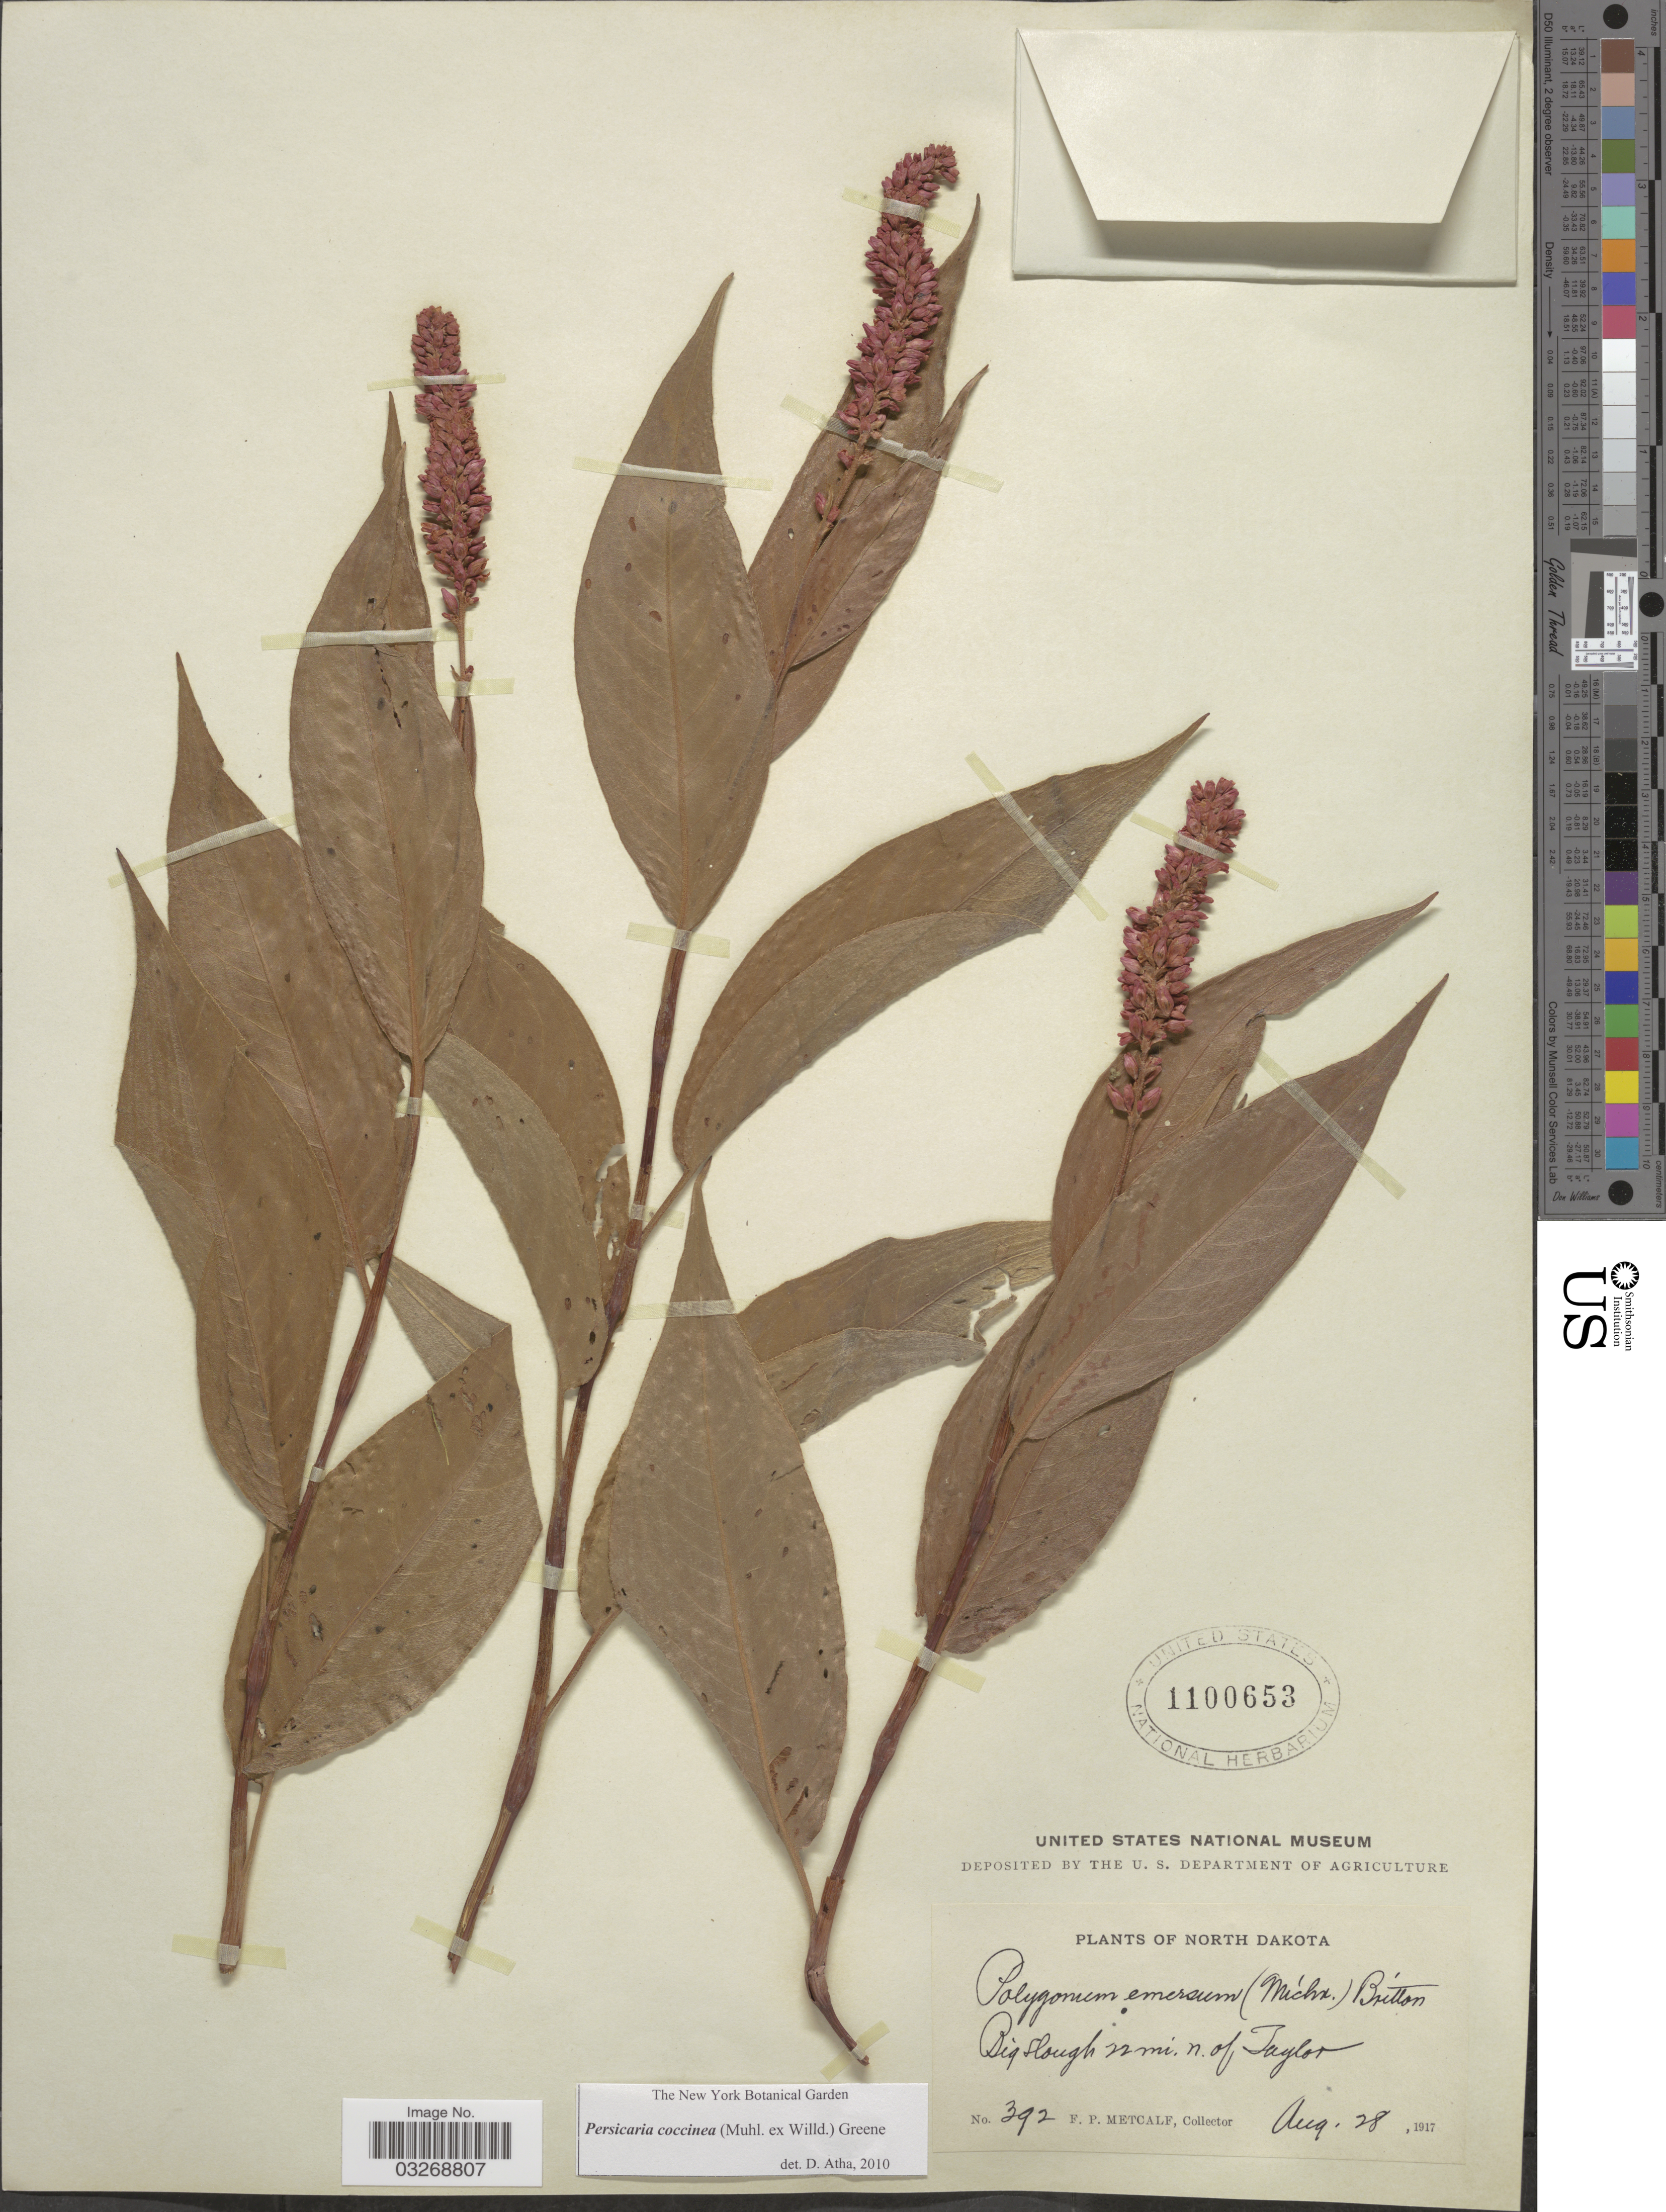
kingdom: Plantae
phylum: Tracheophyta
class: Magnoliopsida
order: Caryophyllales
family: Polygonaceae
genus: Persicaria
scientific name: Persicaria coccinea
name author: (Muhl. ex Willd.) Greene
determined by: Atha, D. E.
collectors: F. Metcalf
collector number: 392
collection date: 1917-08-28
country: United States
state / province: North Dakota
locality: Big slough 22 mi. n. of Taylor.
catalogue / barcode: US 1100653